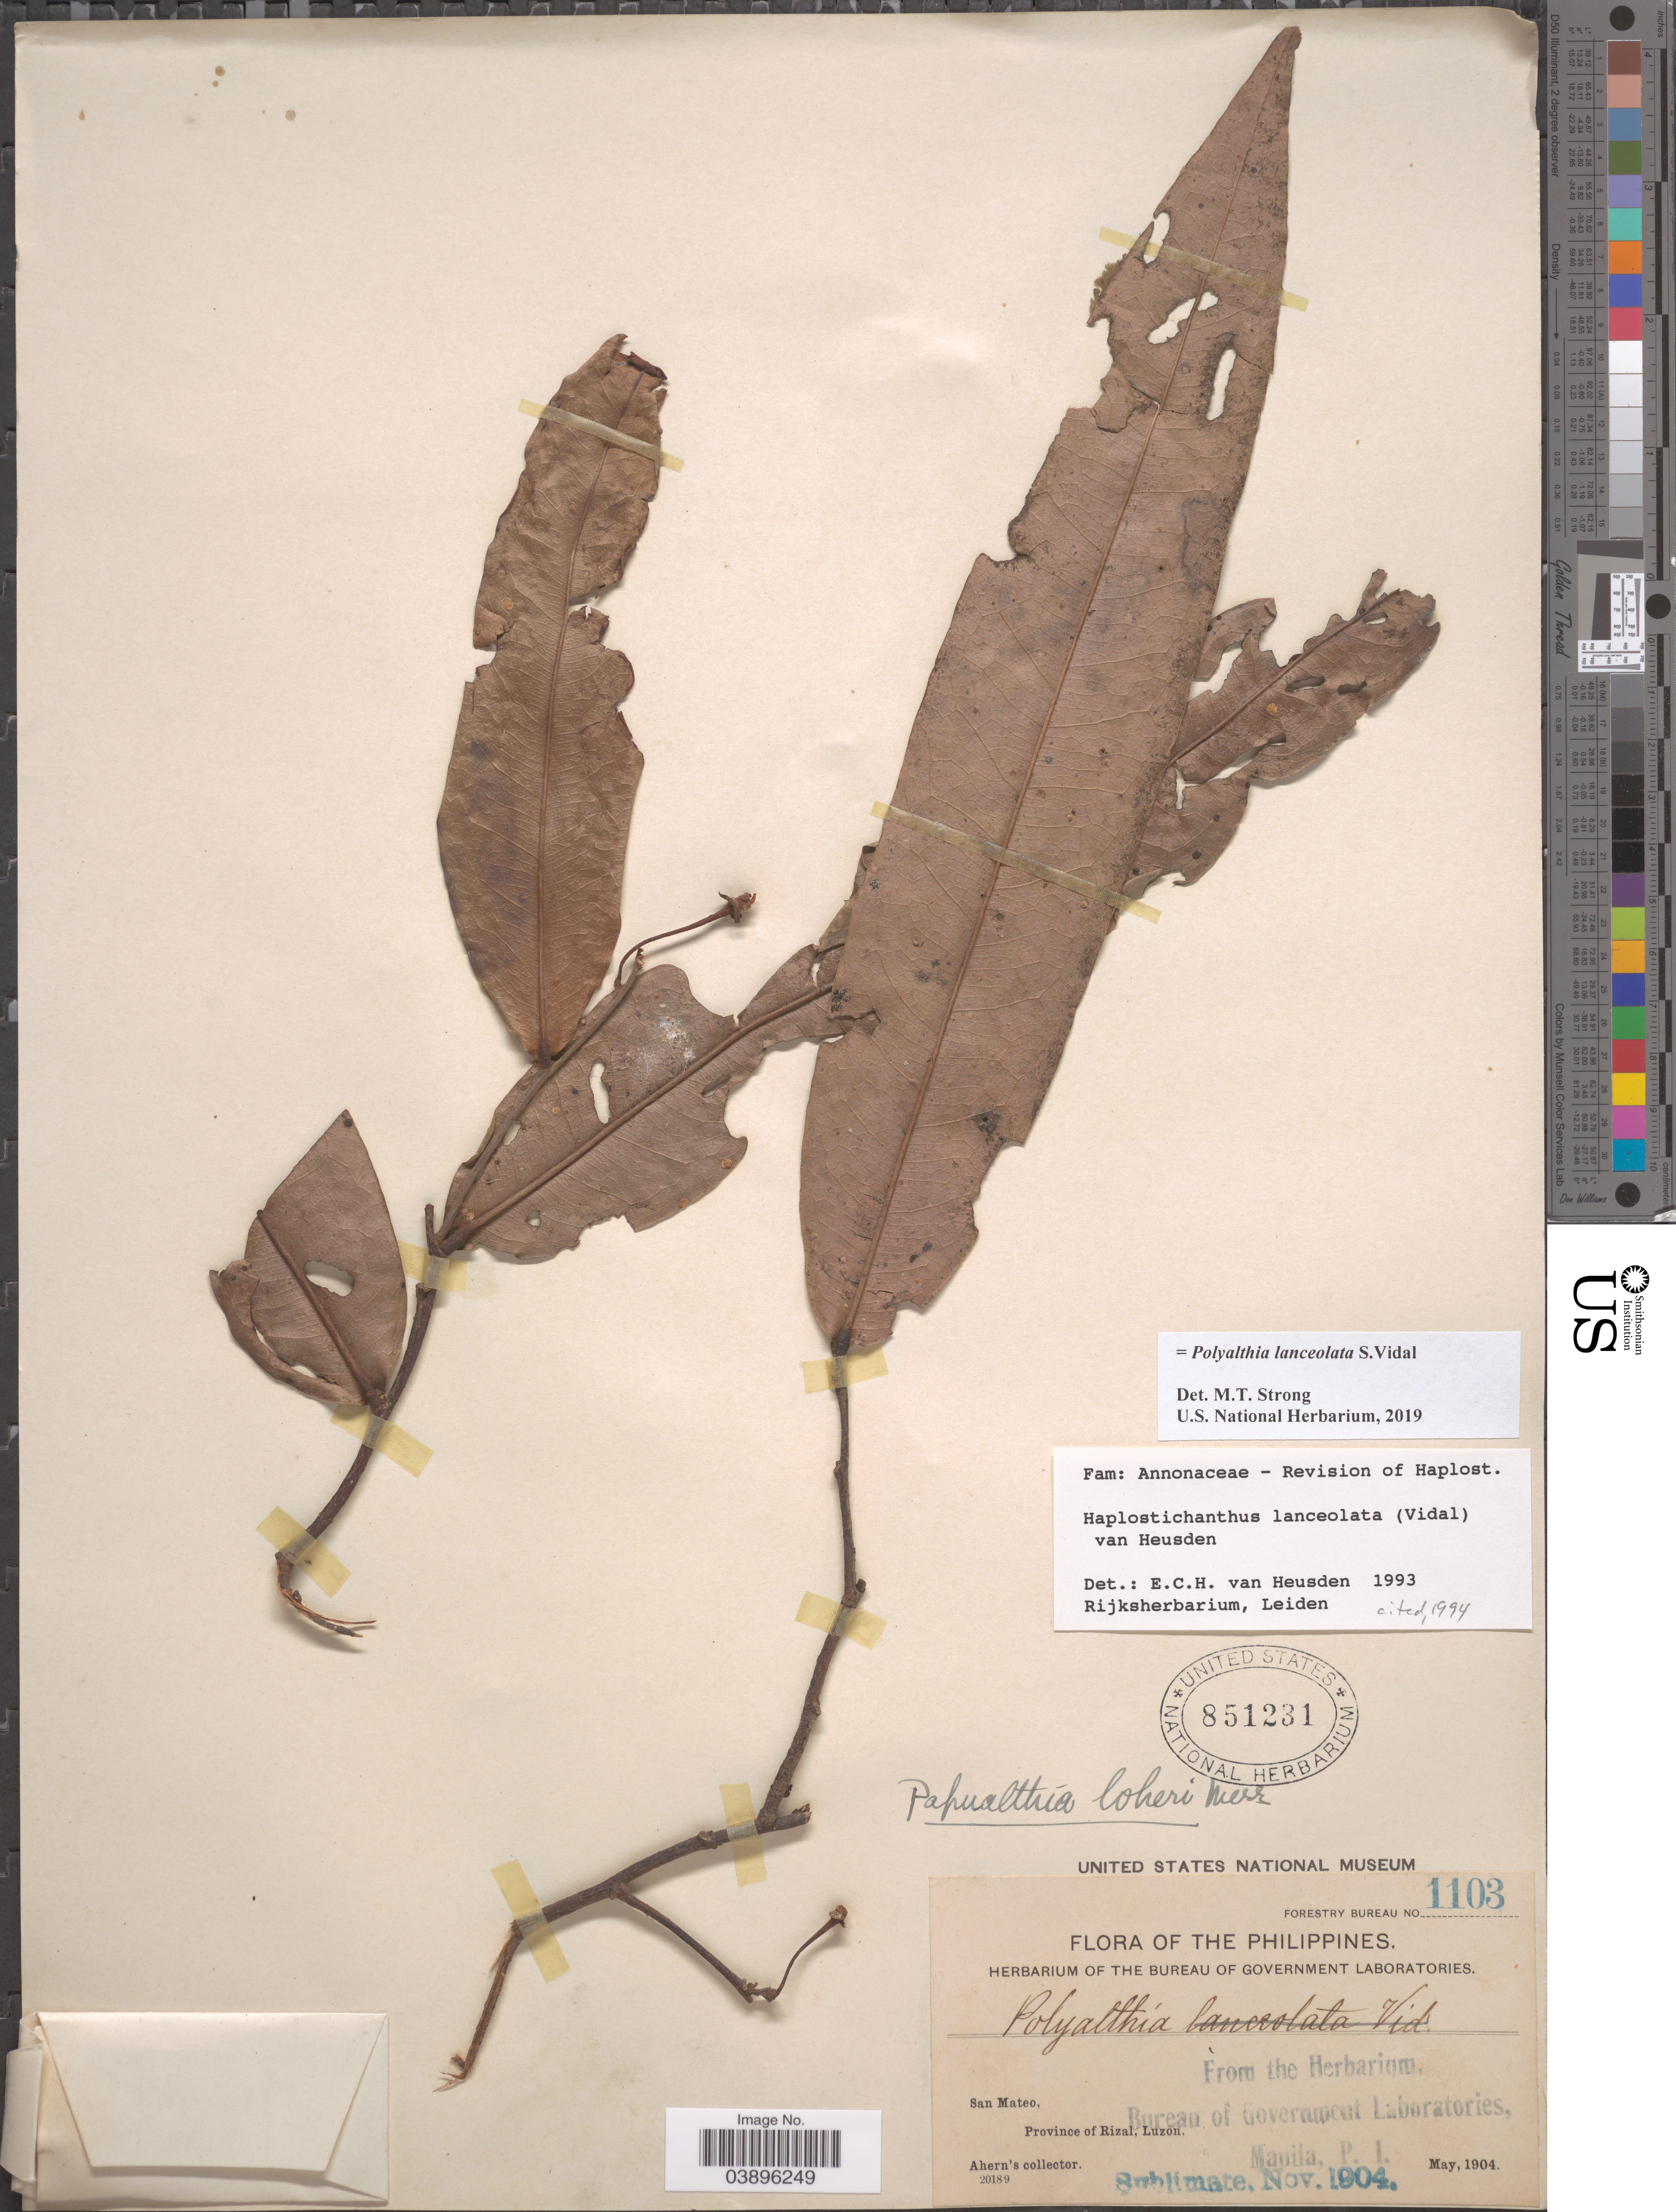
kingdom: Plantae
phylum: Tracheophyta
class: Magnoliopsida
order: Magnoliales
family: Annonaceae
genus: Polyalthia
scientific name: Polyalthia lanceolata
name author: S. Vidal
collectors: Ahern's collector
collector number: Forestry Bureau 1103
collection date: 1904-05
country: Philippines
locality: San Matao, Province of Rizal, Luzon.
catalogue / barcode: US 851231